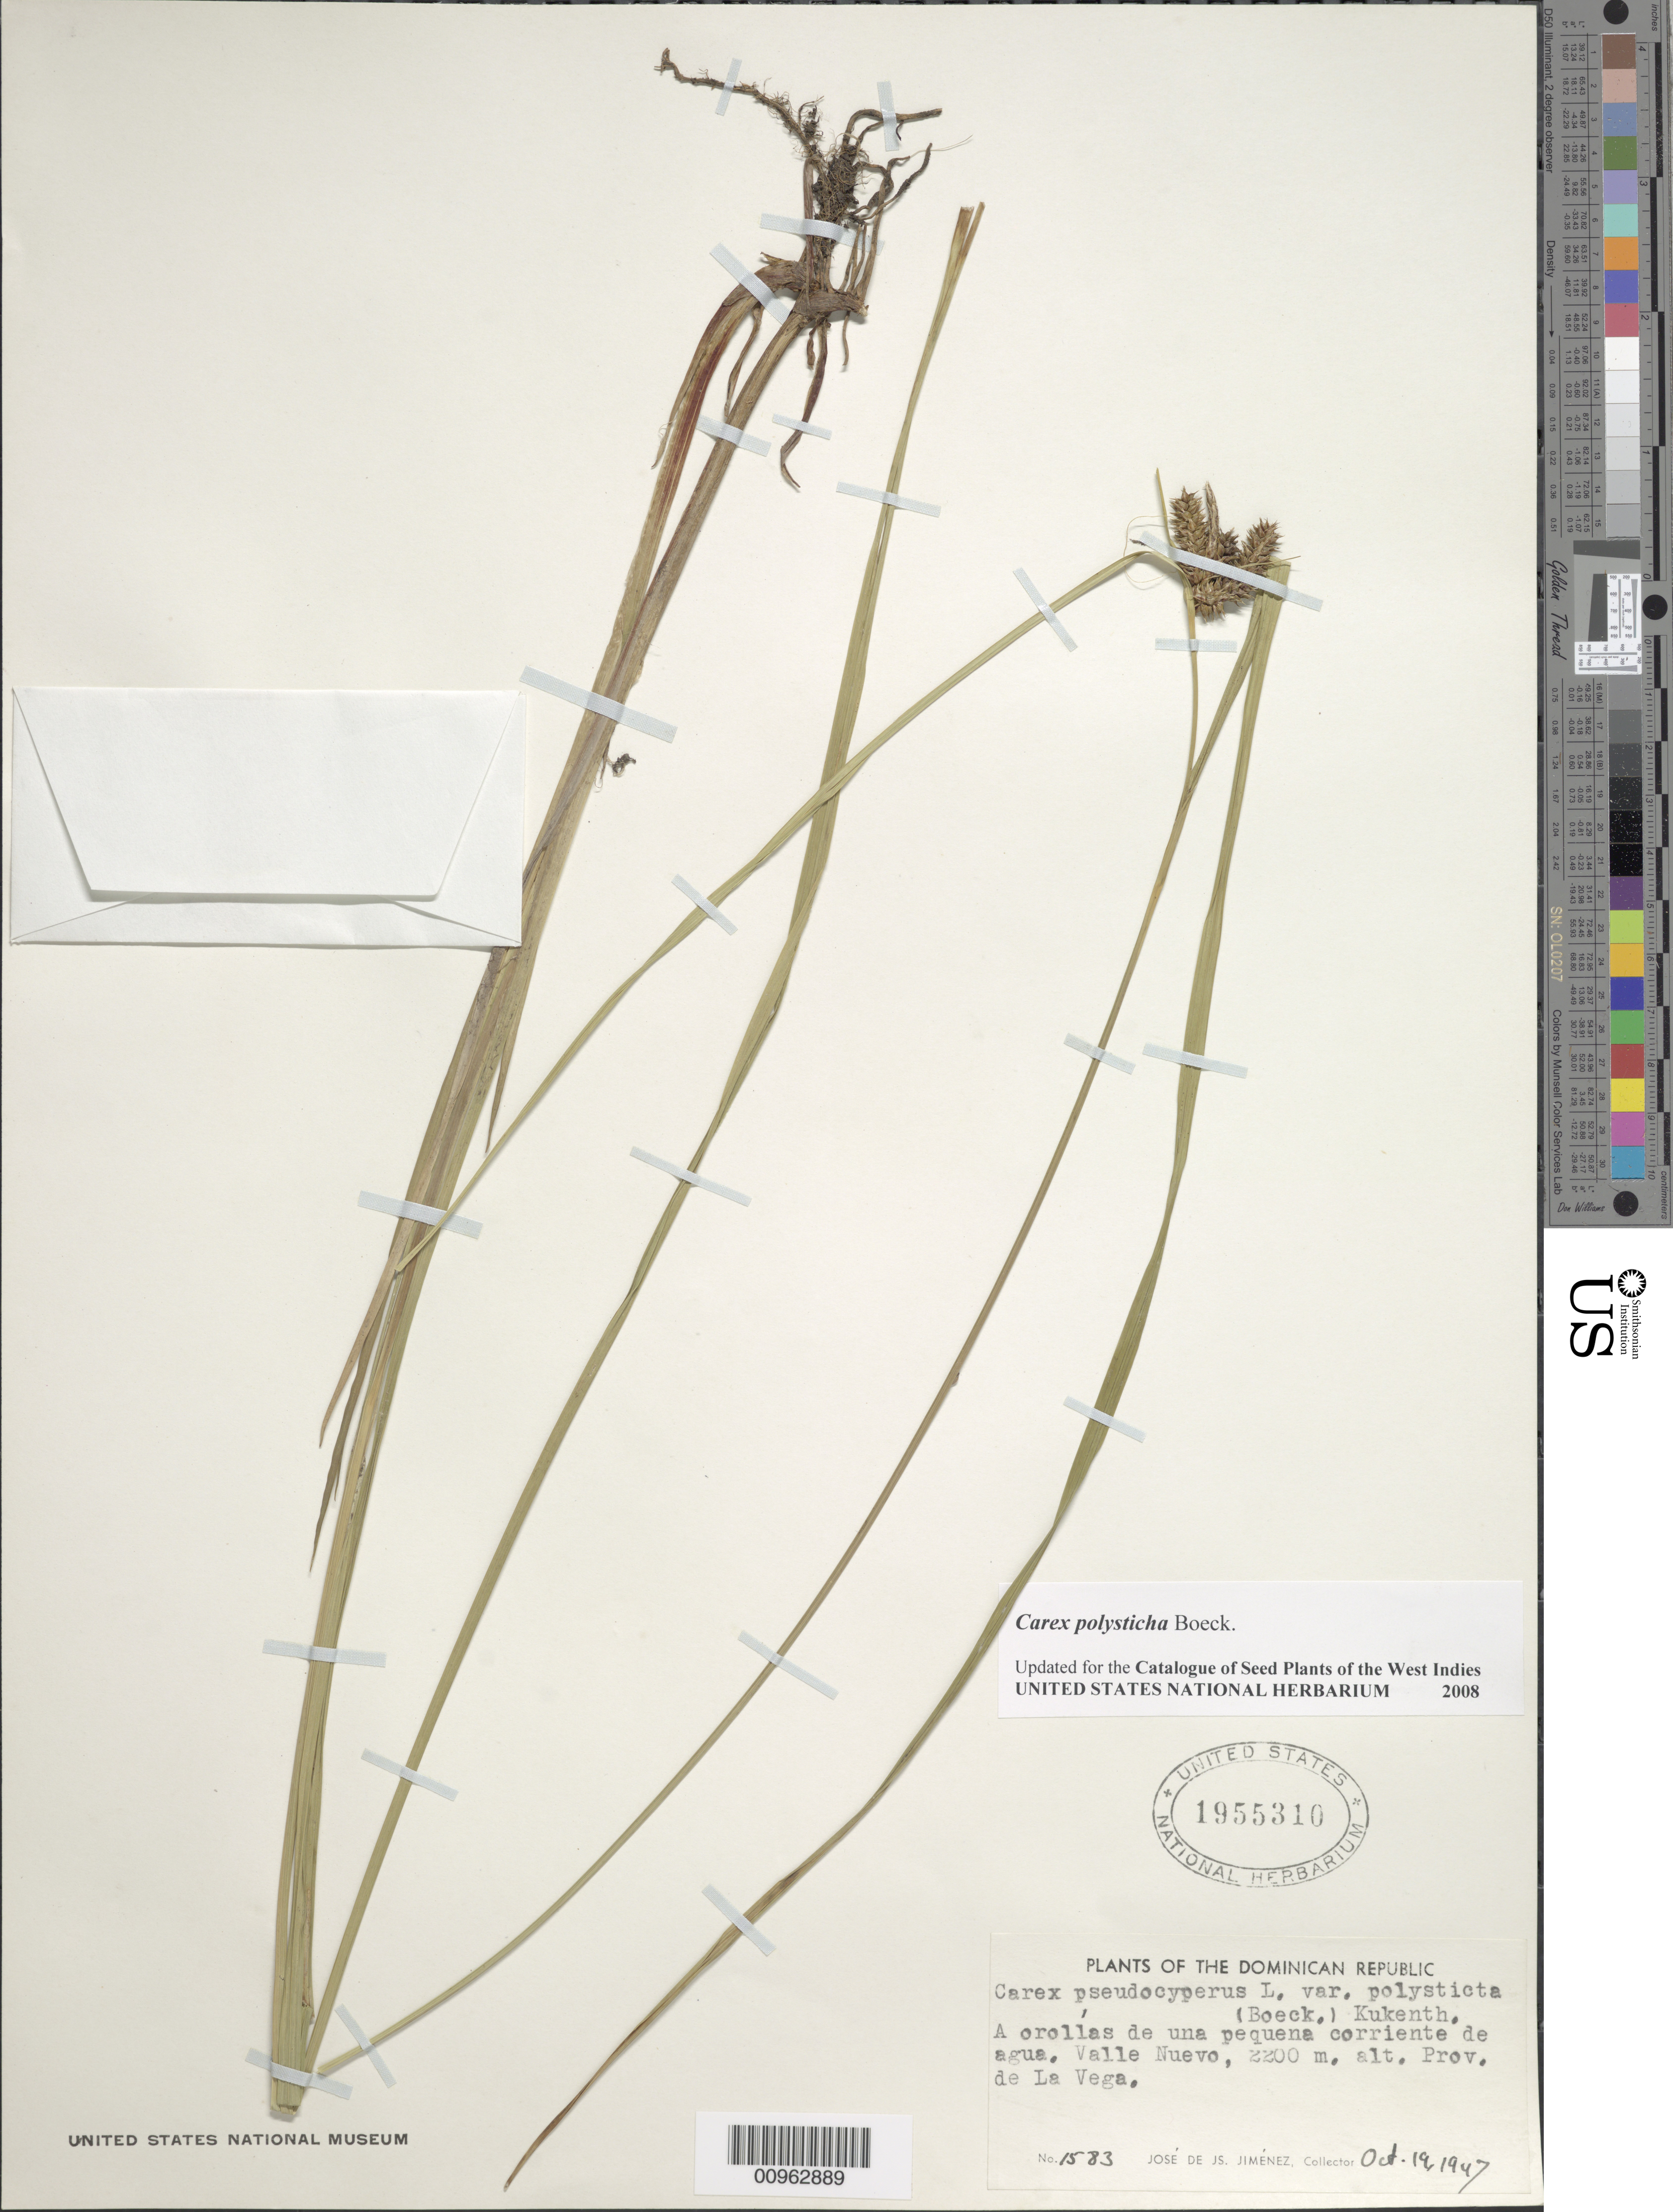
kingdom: Plantae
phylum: Tracheophyta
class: Liliopsida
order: Poales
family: Cyperaceae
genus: Carex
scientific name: Carex polysticha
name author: Boeckeler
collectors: J. J. Jiménez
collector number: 1583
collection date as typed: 19 Oct 1947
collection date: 1947-10-19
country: Dominican Republic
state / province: La Vega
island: Hispaniola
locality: Valle Nuevo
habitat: A orollas de una pequena corriente de agua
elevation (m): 2200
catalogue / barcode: US 1955310